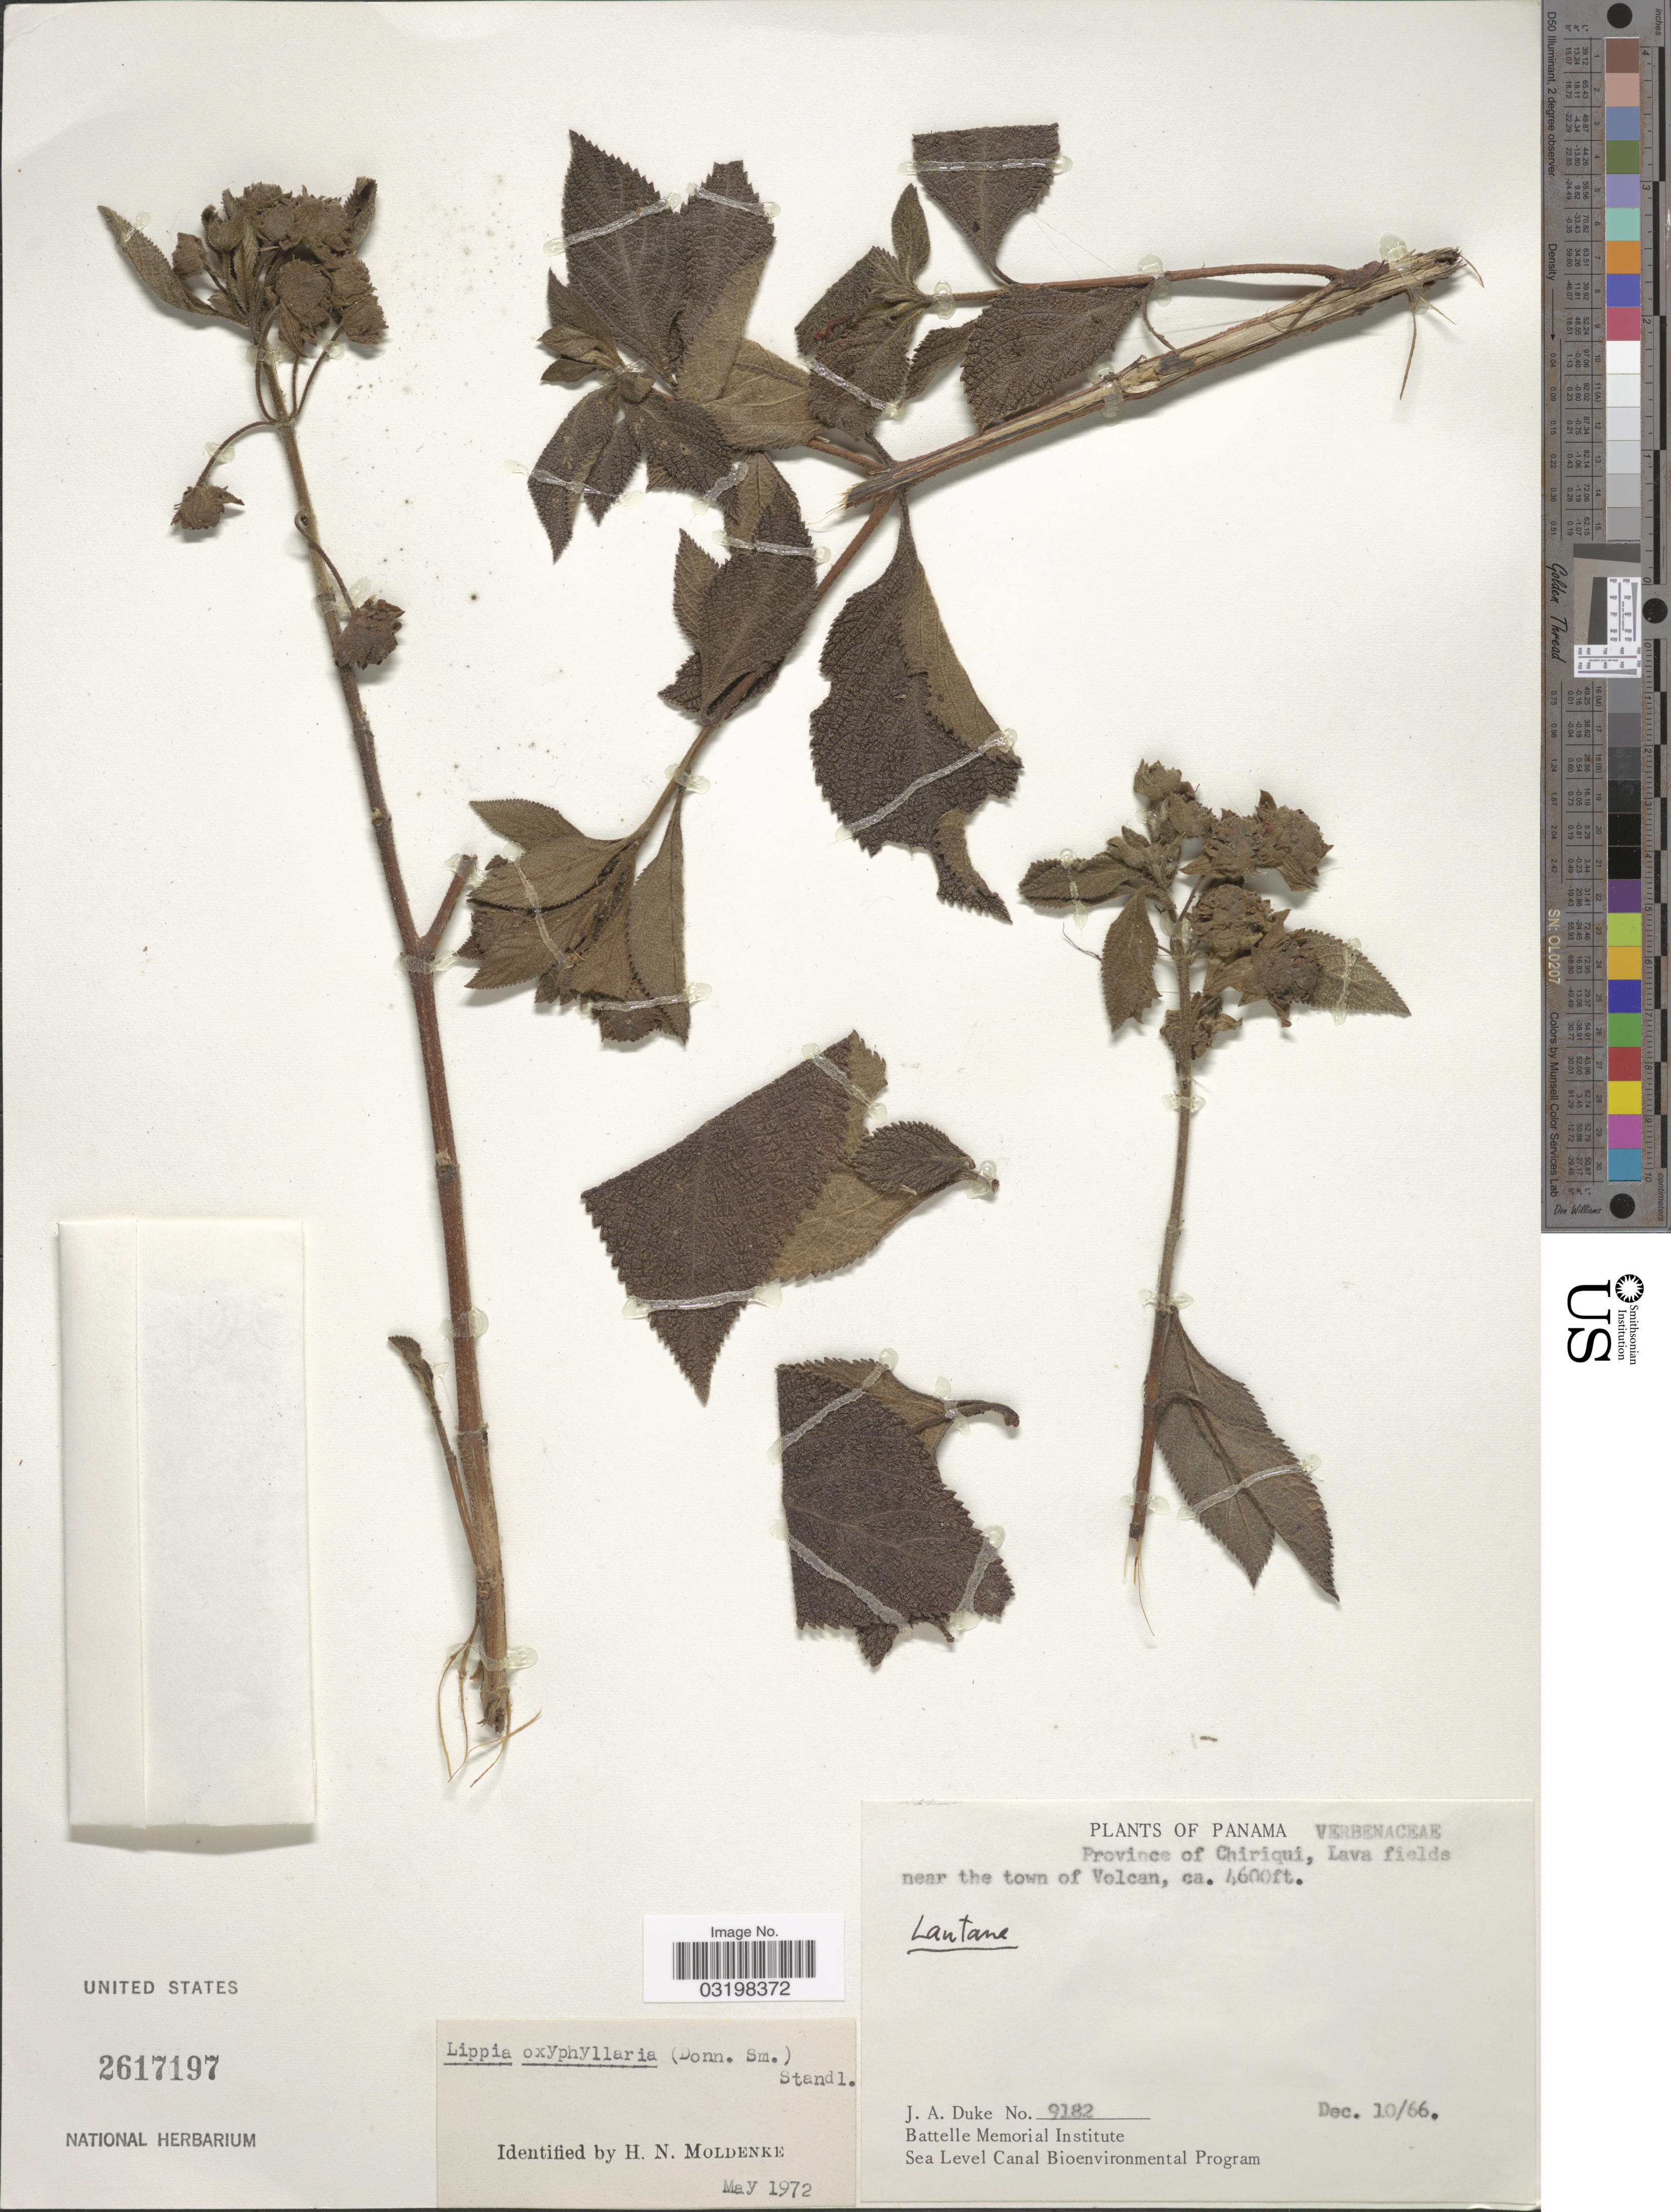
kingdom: Plantae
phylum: Tracheophyta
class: Magnoliopsida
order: Lamiales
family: Verbenaceae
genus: Lippia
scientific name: Lippia oxyphyllaria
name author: (Donn. Sm.) Standl.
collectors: J. A. Duke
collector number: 9182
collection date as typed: Transcribed d/m/y: 10/12/66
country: Panama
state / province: Chiriqui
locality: Lava fields near the town of Volcan.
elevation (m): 1402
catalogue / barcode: US 2617197